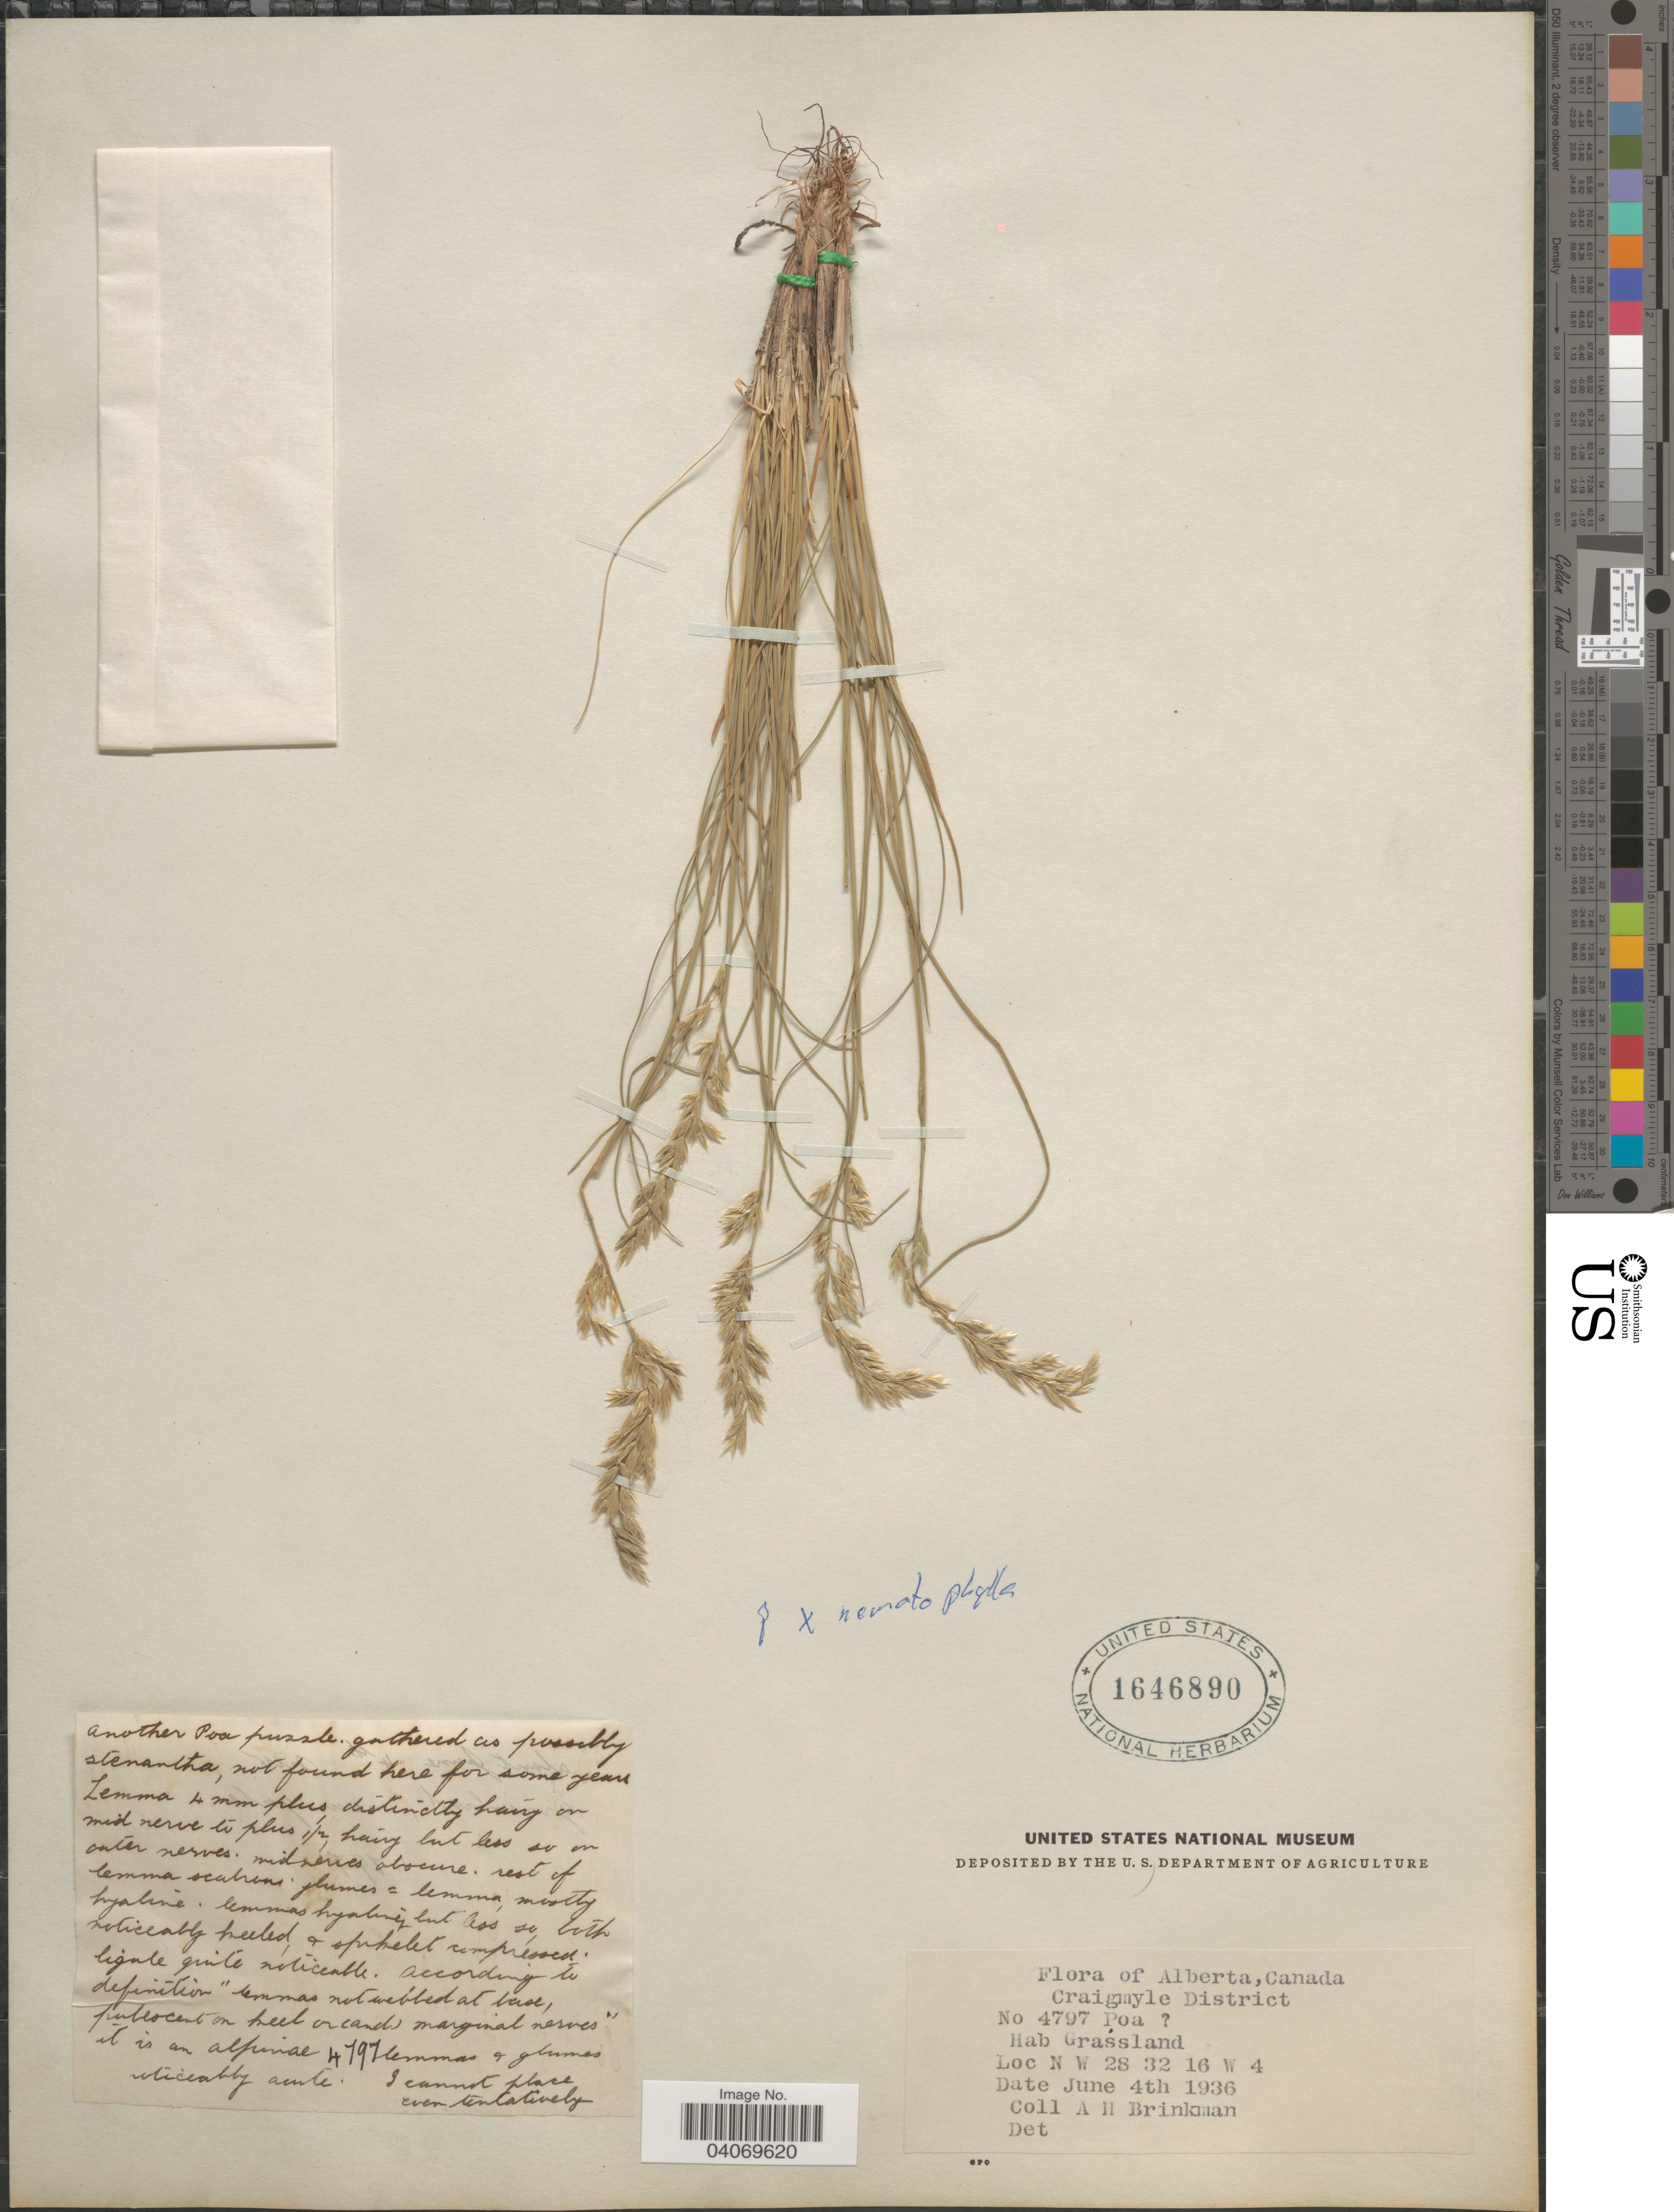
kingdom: Plantae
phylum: Tracheophyta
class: Liliopsida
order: Poales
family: Poaceae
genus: Poa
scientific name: Poa x nematophylla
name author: Rydb.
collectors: A. Brinkman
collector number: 4797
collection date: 1936-06-04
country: Canada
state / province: Alberta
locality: Craigmyle District. N W 28 32 16 W 4.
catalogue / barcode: US 1646890